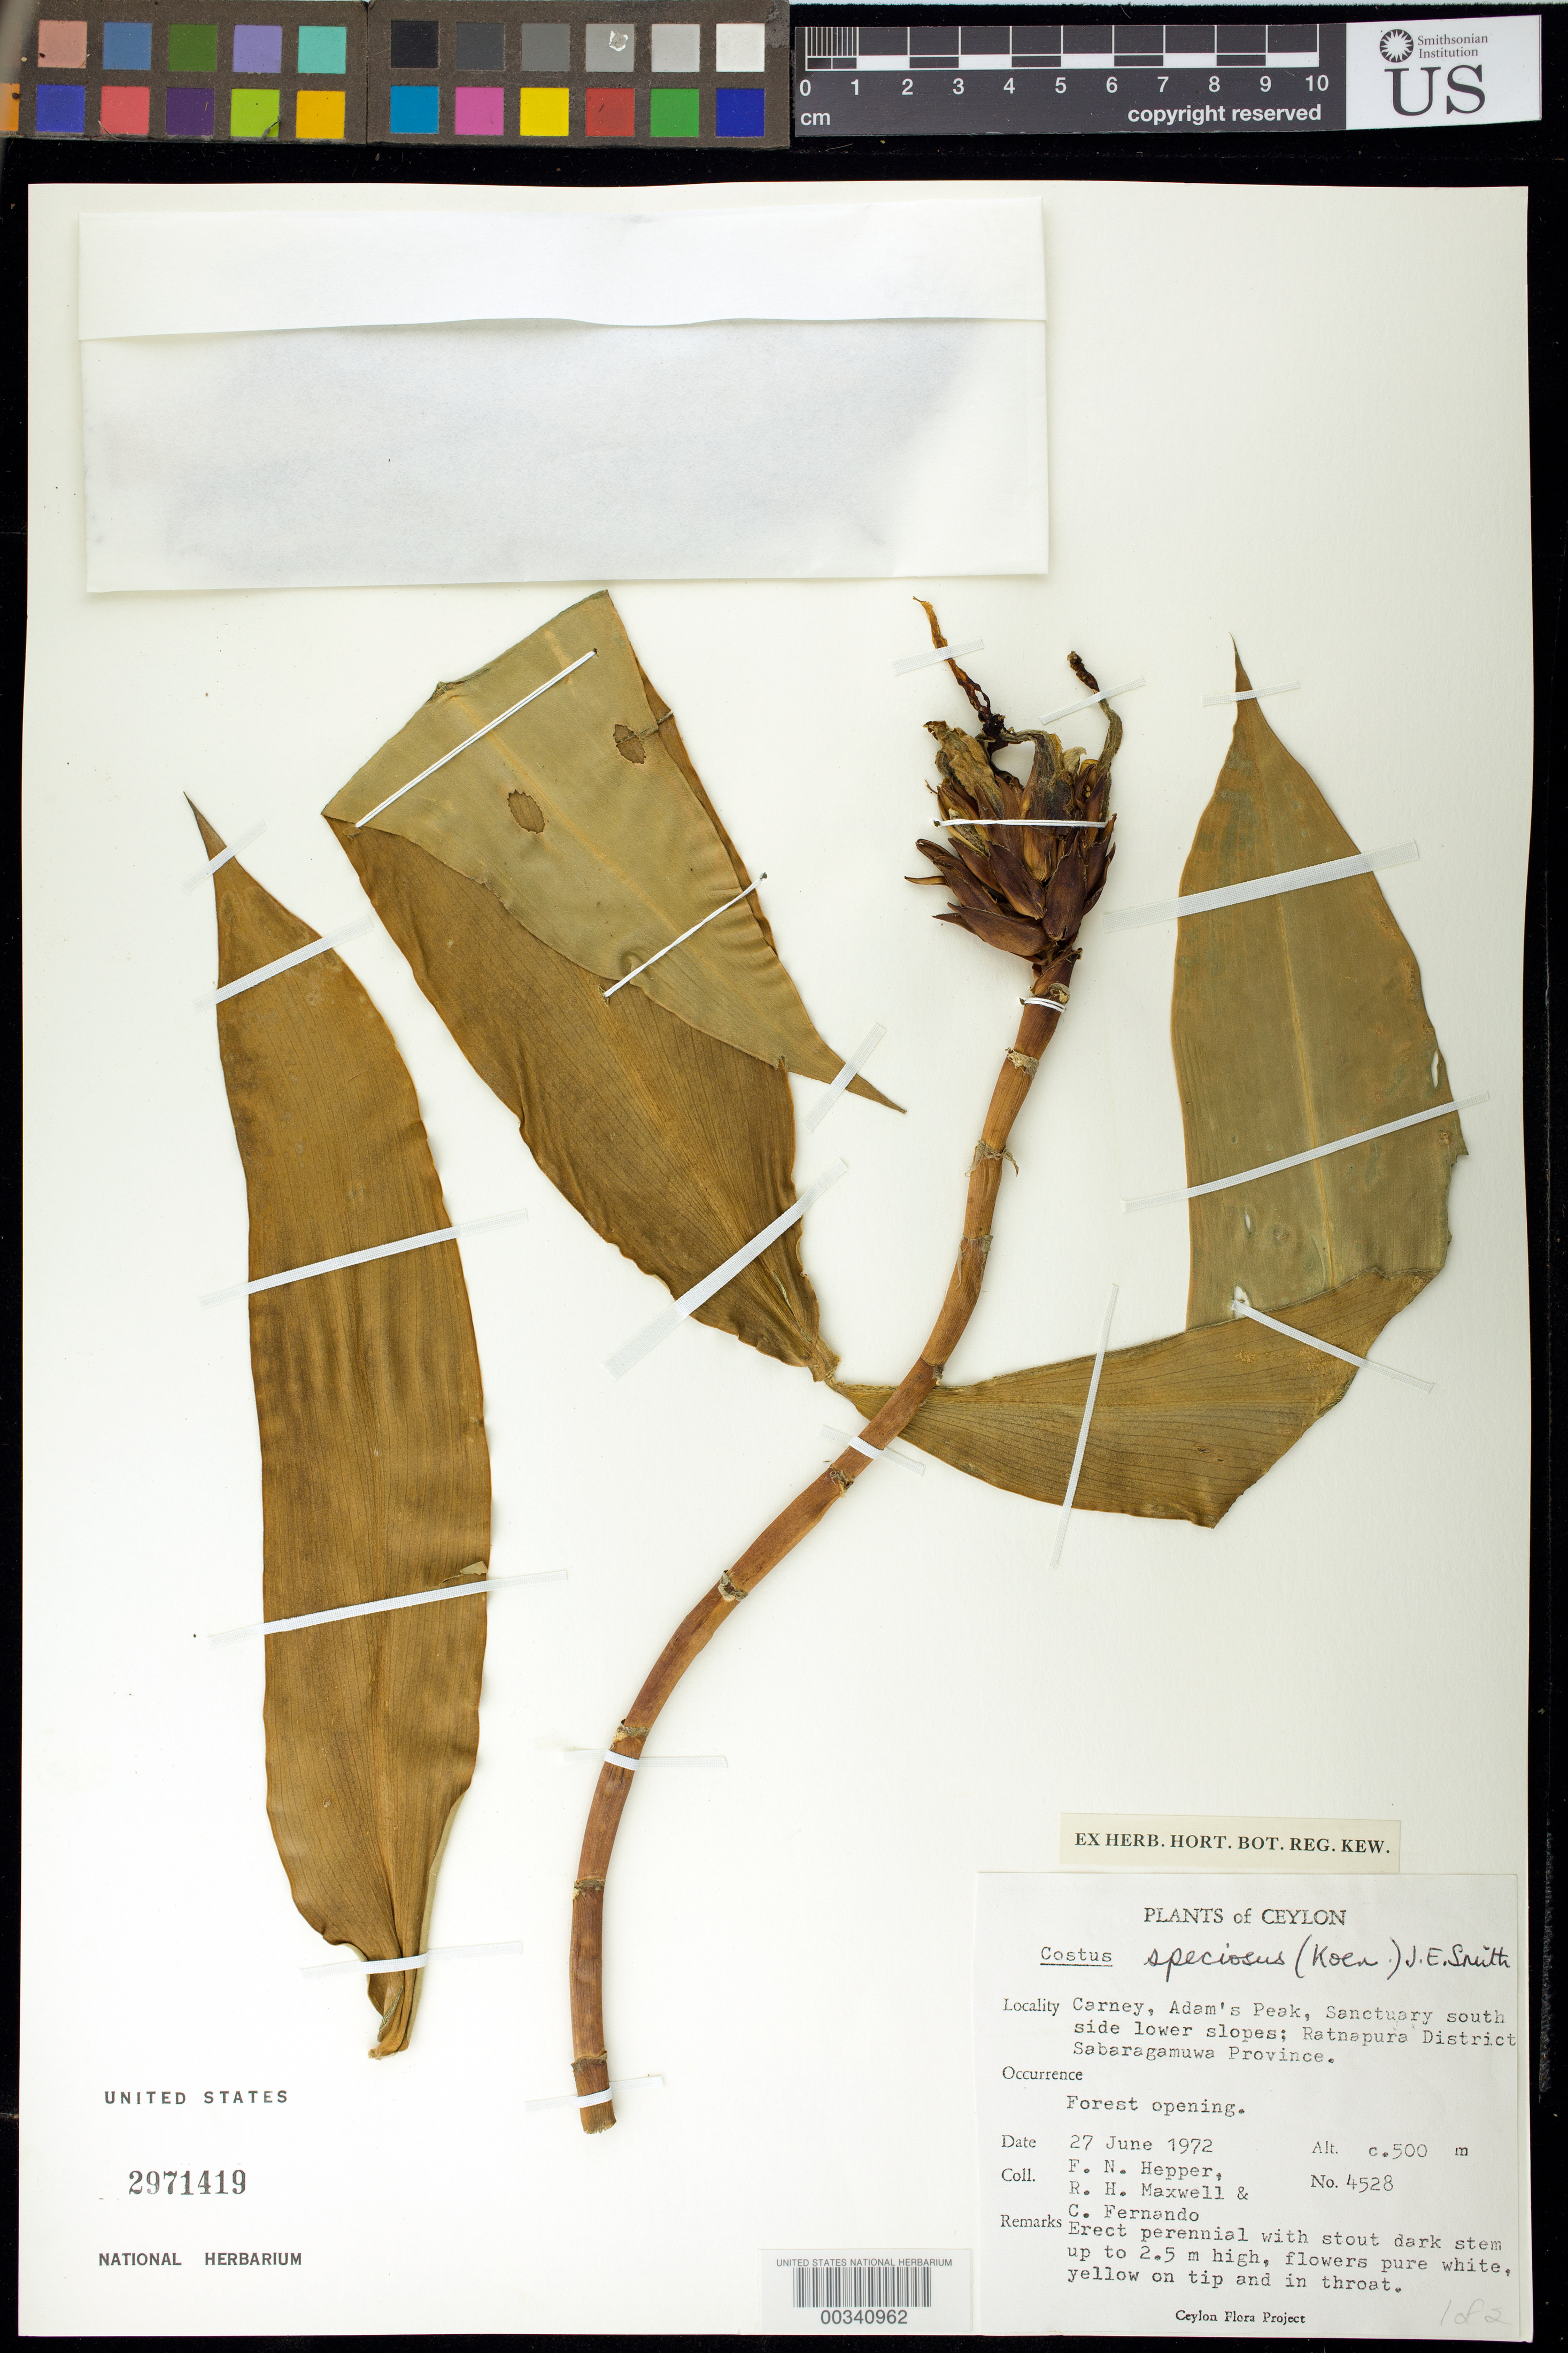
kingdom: Plantae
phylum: Tracheophyta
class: Liliopsida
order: Zingiberales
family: Costaceae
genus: Hellenia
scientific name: Hellenia speciosa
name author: (J. Koenig) S.R. Dutta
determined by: (US) Smithsonian Institution - National Museum of Natural History - Department of Botany (UNITED STATES)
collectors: F. Hepper, R. H. Maxwell & C. Fernando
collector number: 4528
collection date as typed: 27 Jun 1972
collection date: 1972-06-27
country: Sri Lanka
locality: Plants of ceylon, carney, adam's peak, sanctuary s side lower slopes; ratnapura dist, sabaragamuwa prov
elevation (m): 500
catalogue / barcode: US 2971419